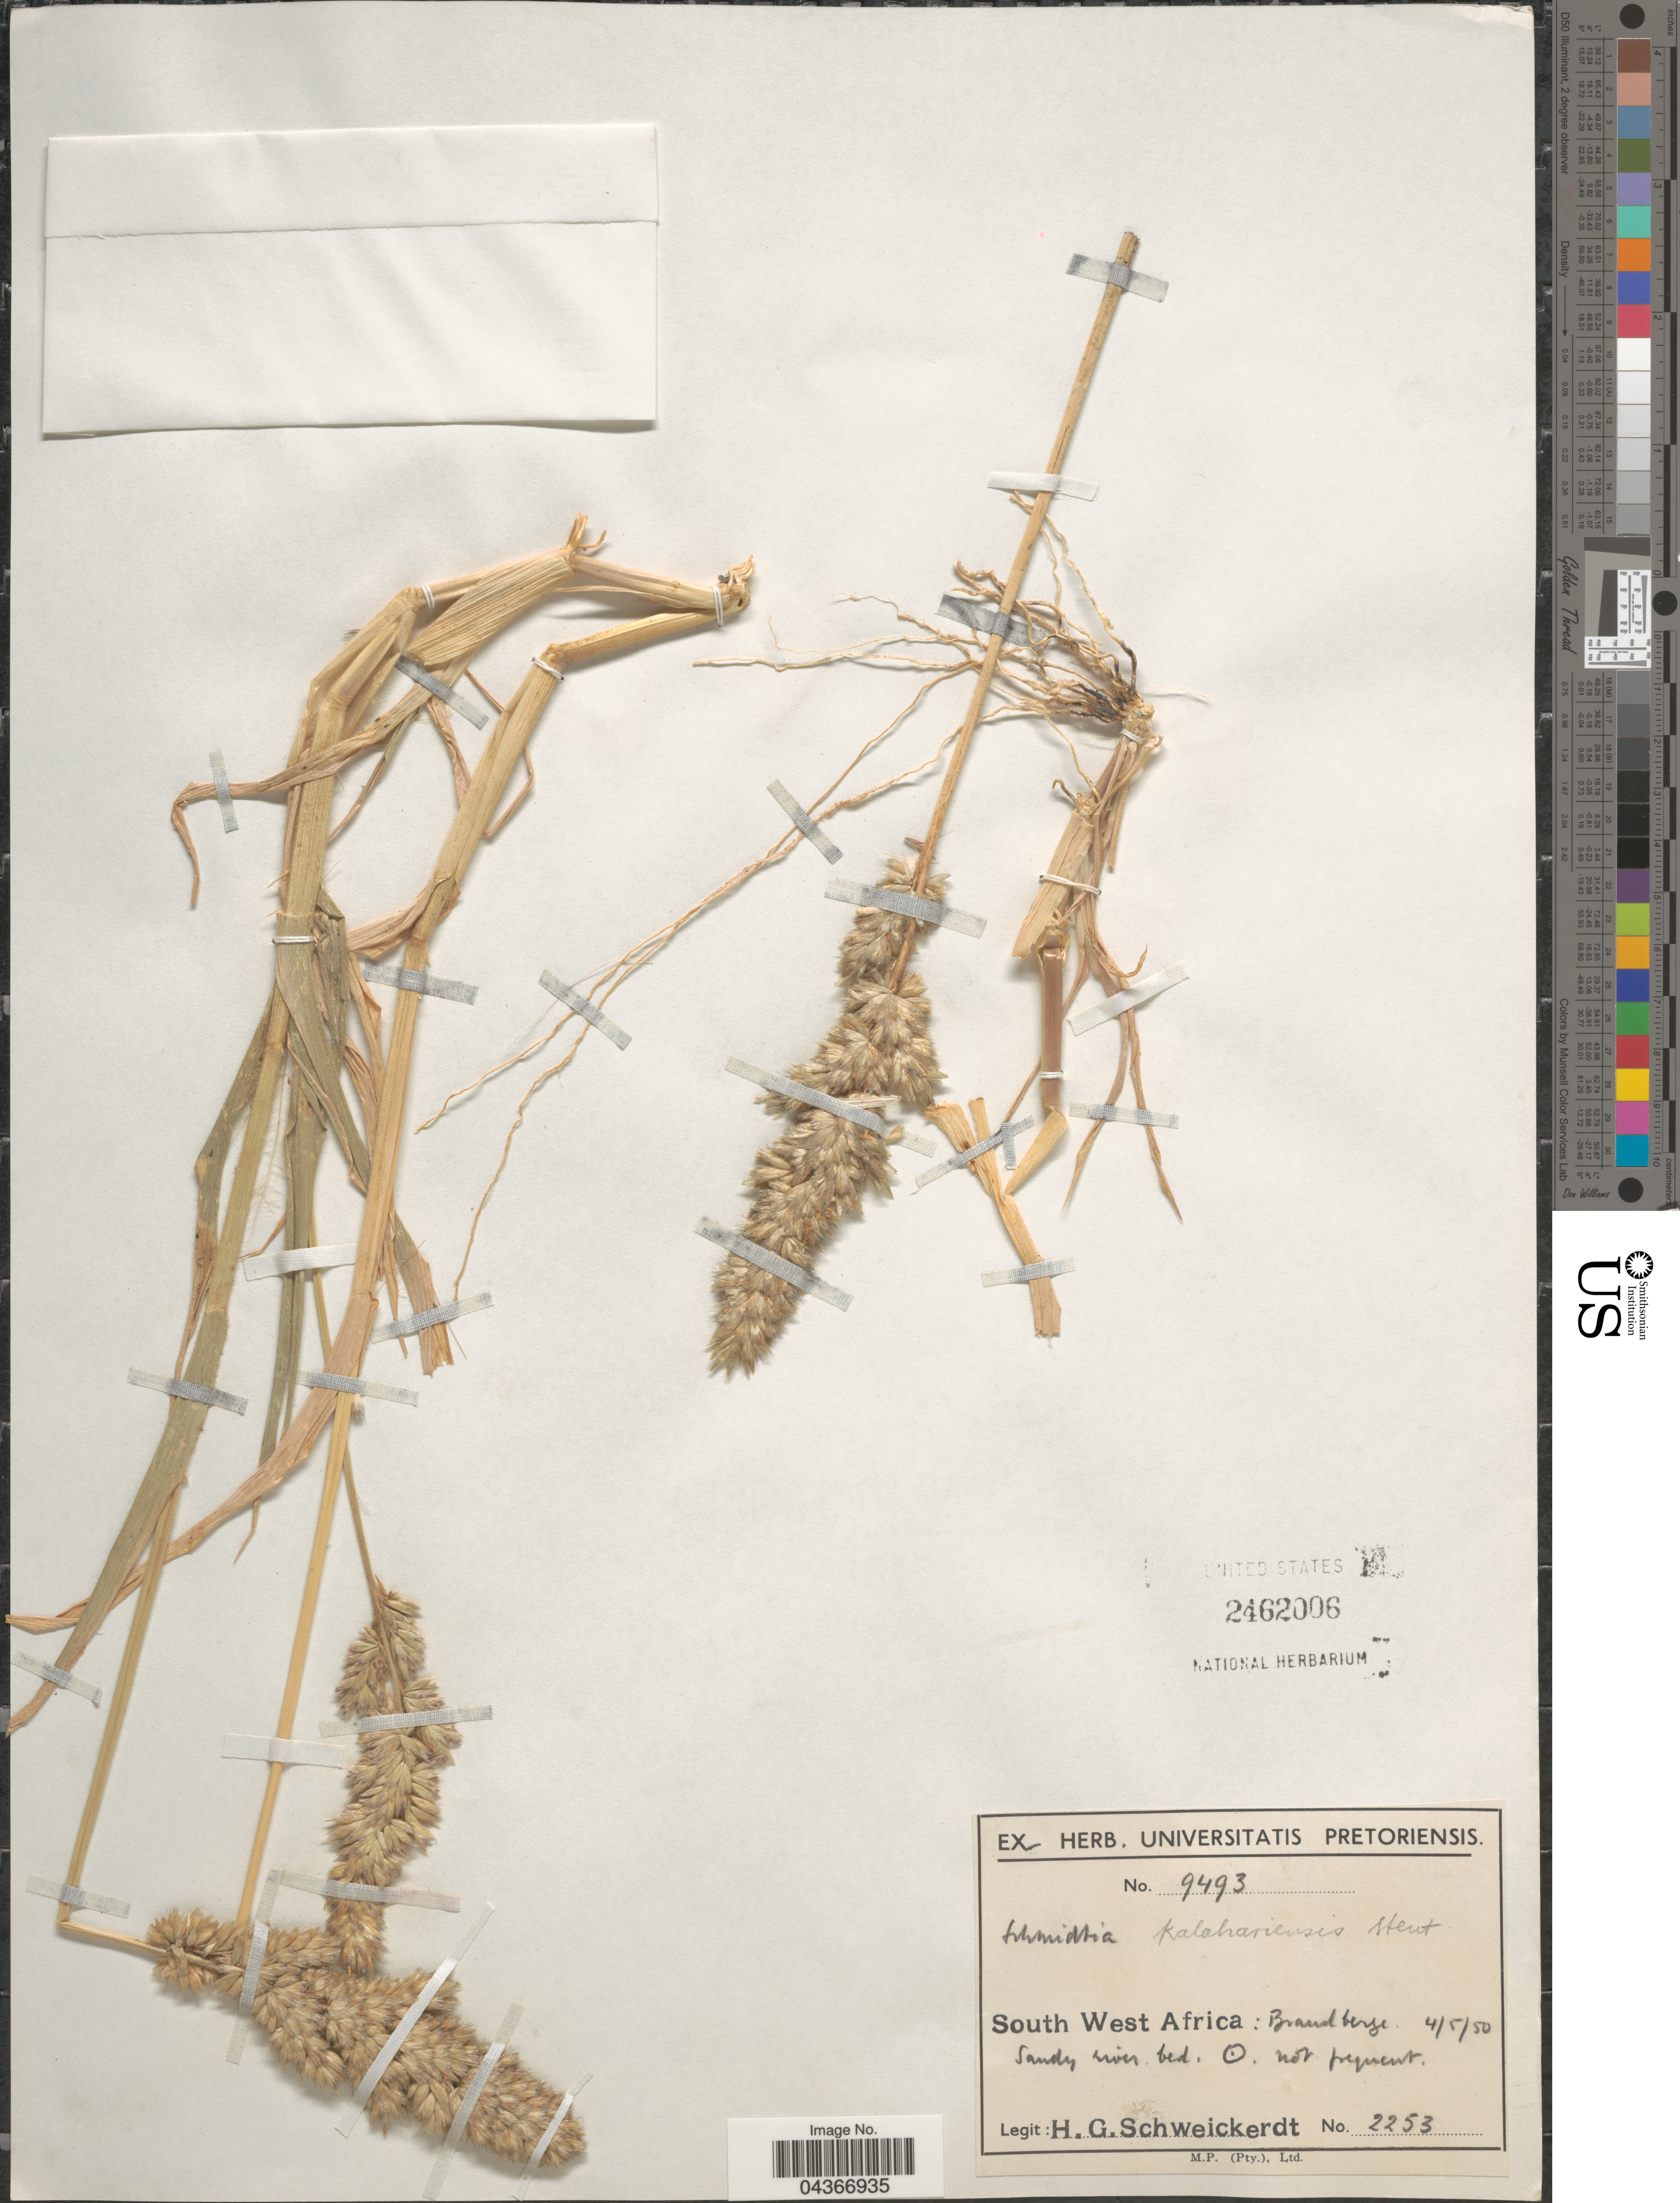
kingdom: Plantae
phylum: Tracheophyta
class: Liliopsida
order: Poales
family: Poaceae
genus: Schmidtia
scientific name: Schmidtia kalahariensis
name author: Stent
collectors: H. Schweickerdt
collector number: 2253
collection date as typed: Transcribed d/m/y: 4/5/50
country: Namibia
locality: South West Africa: Brandberge.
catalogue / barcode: US 2462006